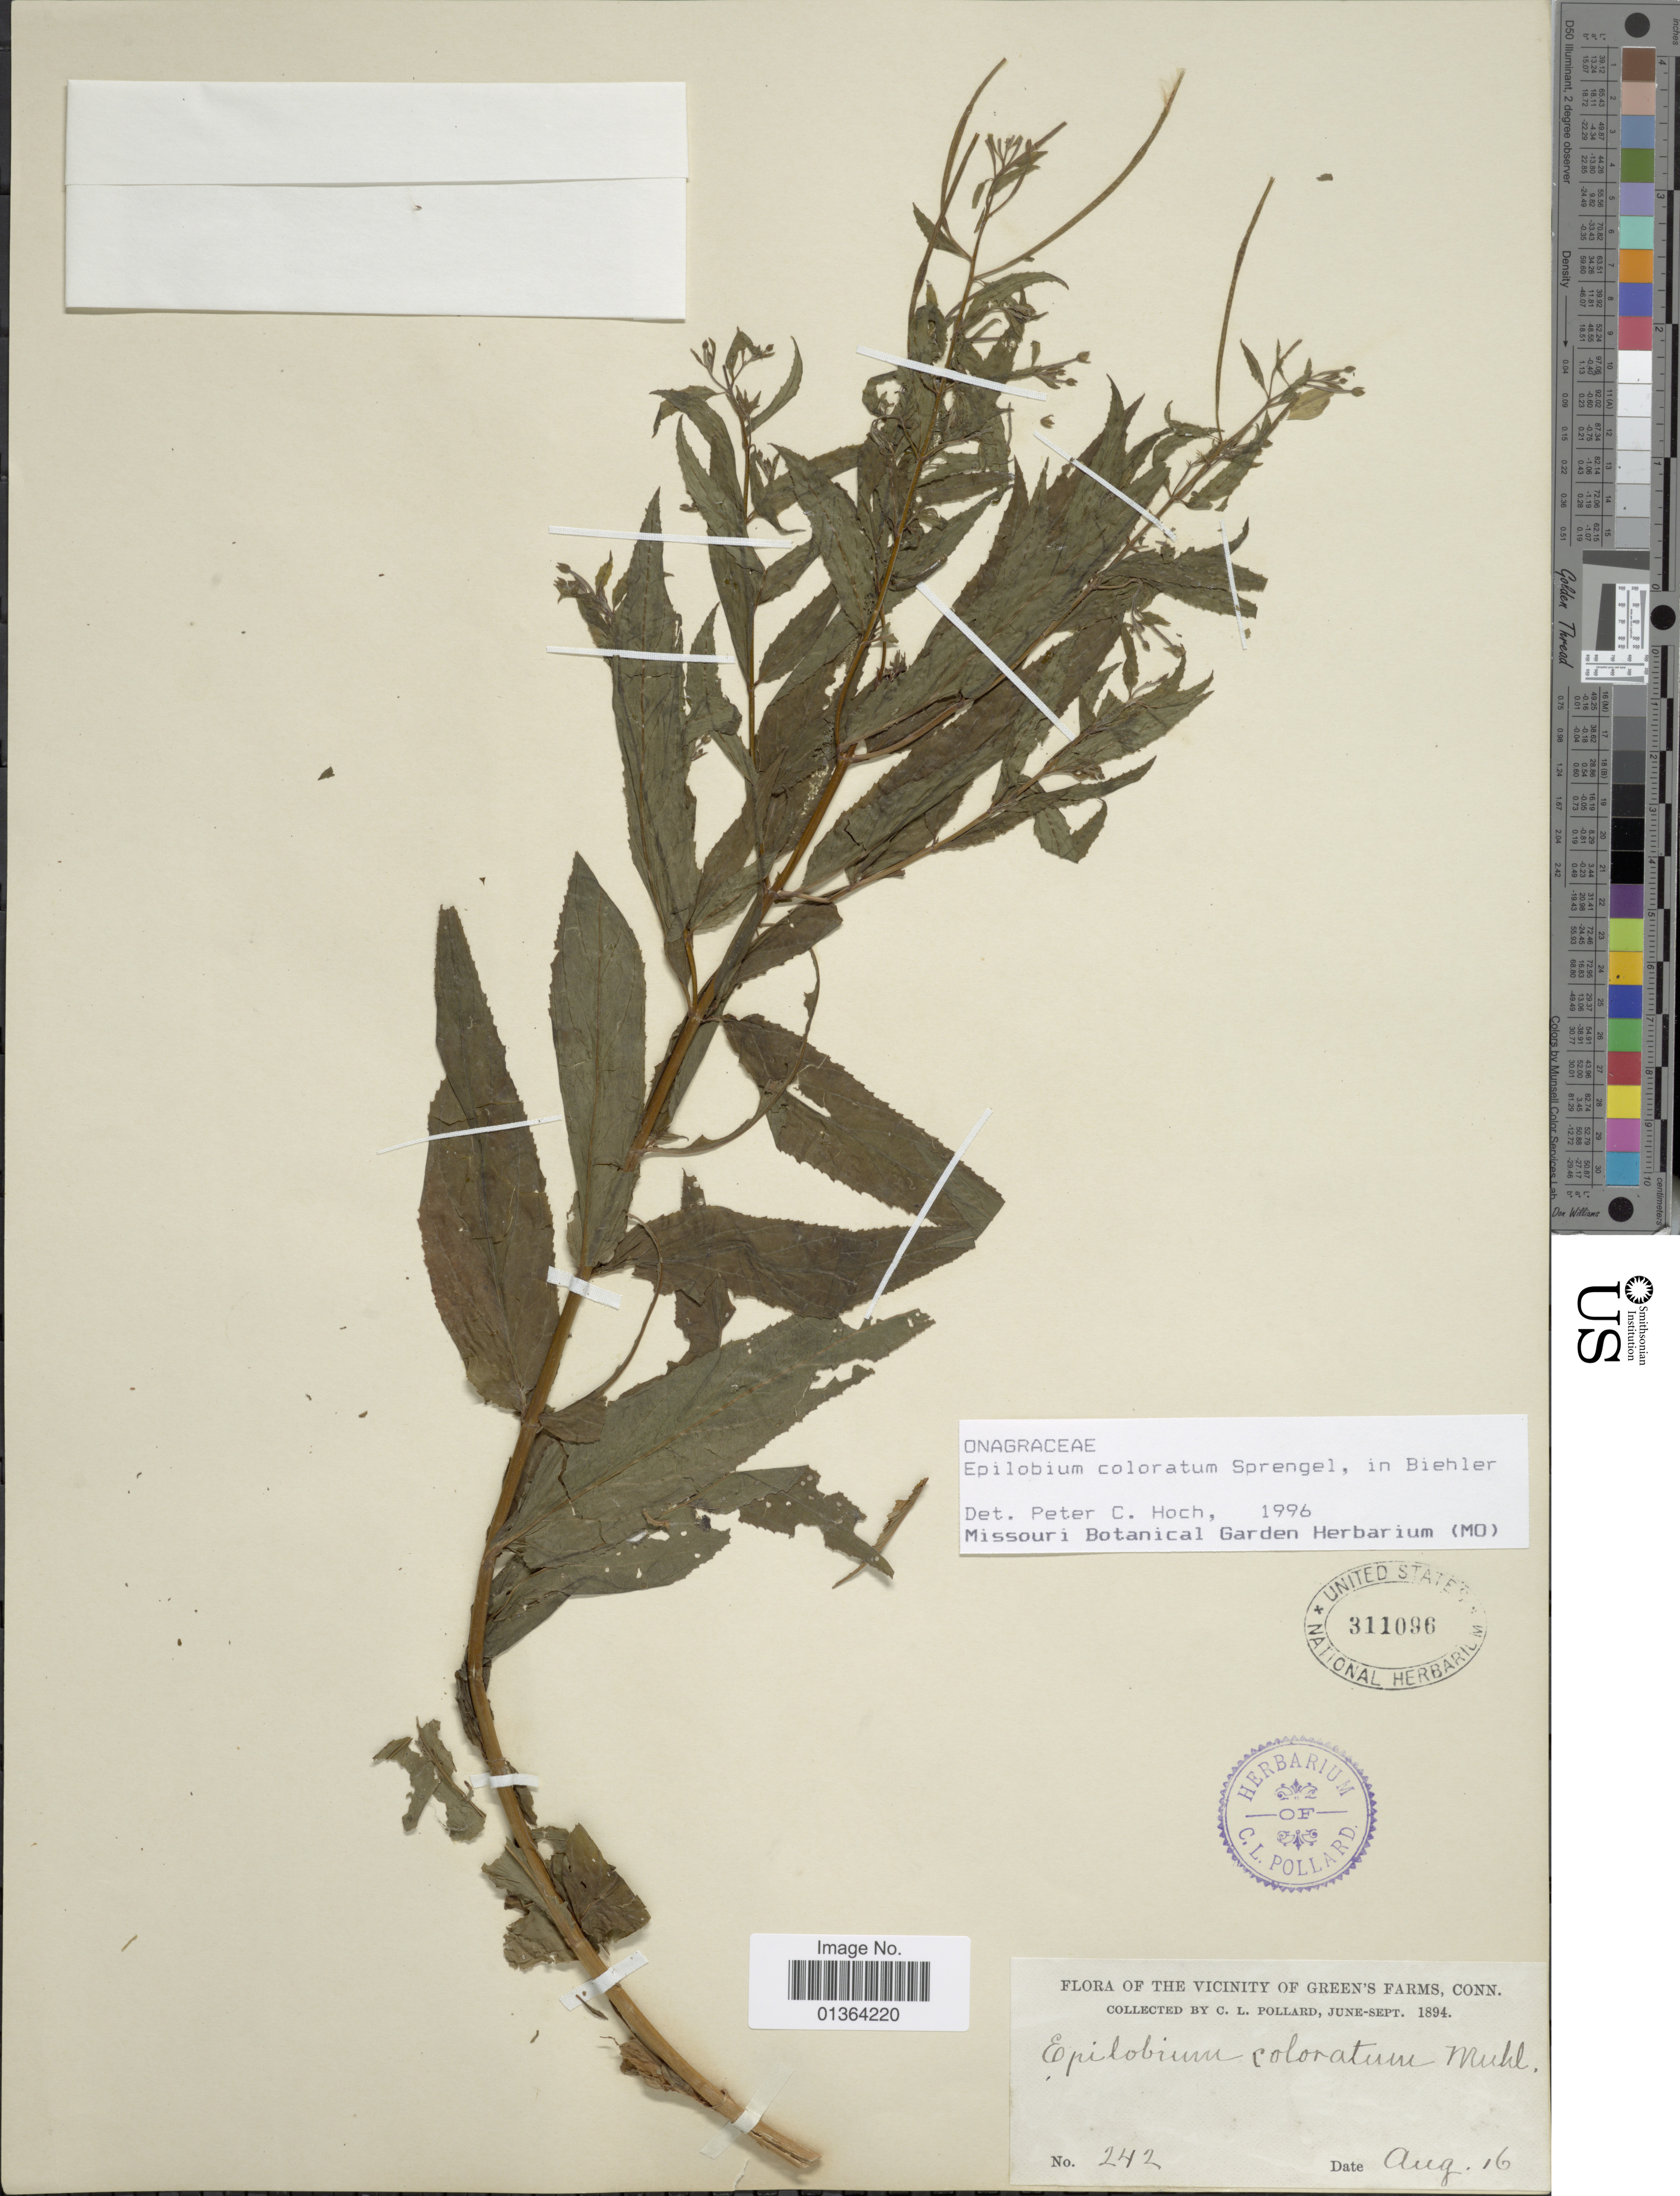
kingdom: Plantae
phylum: Tracheophyta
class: Magnoliopsida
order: Myrtales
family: Onagraceae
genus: Epilobium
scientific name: Epilobium coloratum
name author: Biehler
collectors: C. L. Pollard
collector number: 242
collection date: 1894-08-16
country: United States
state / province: Connecticut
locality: Vicinity of Green's Farms.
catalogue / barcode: US 311096